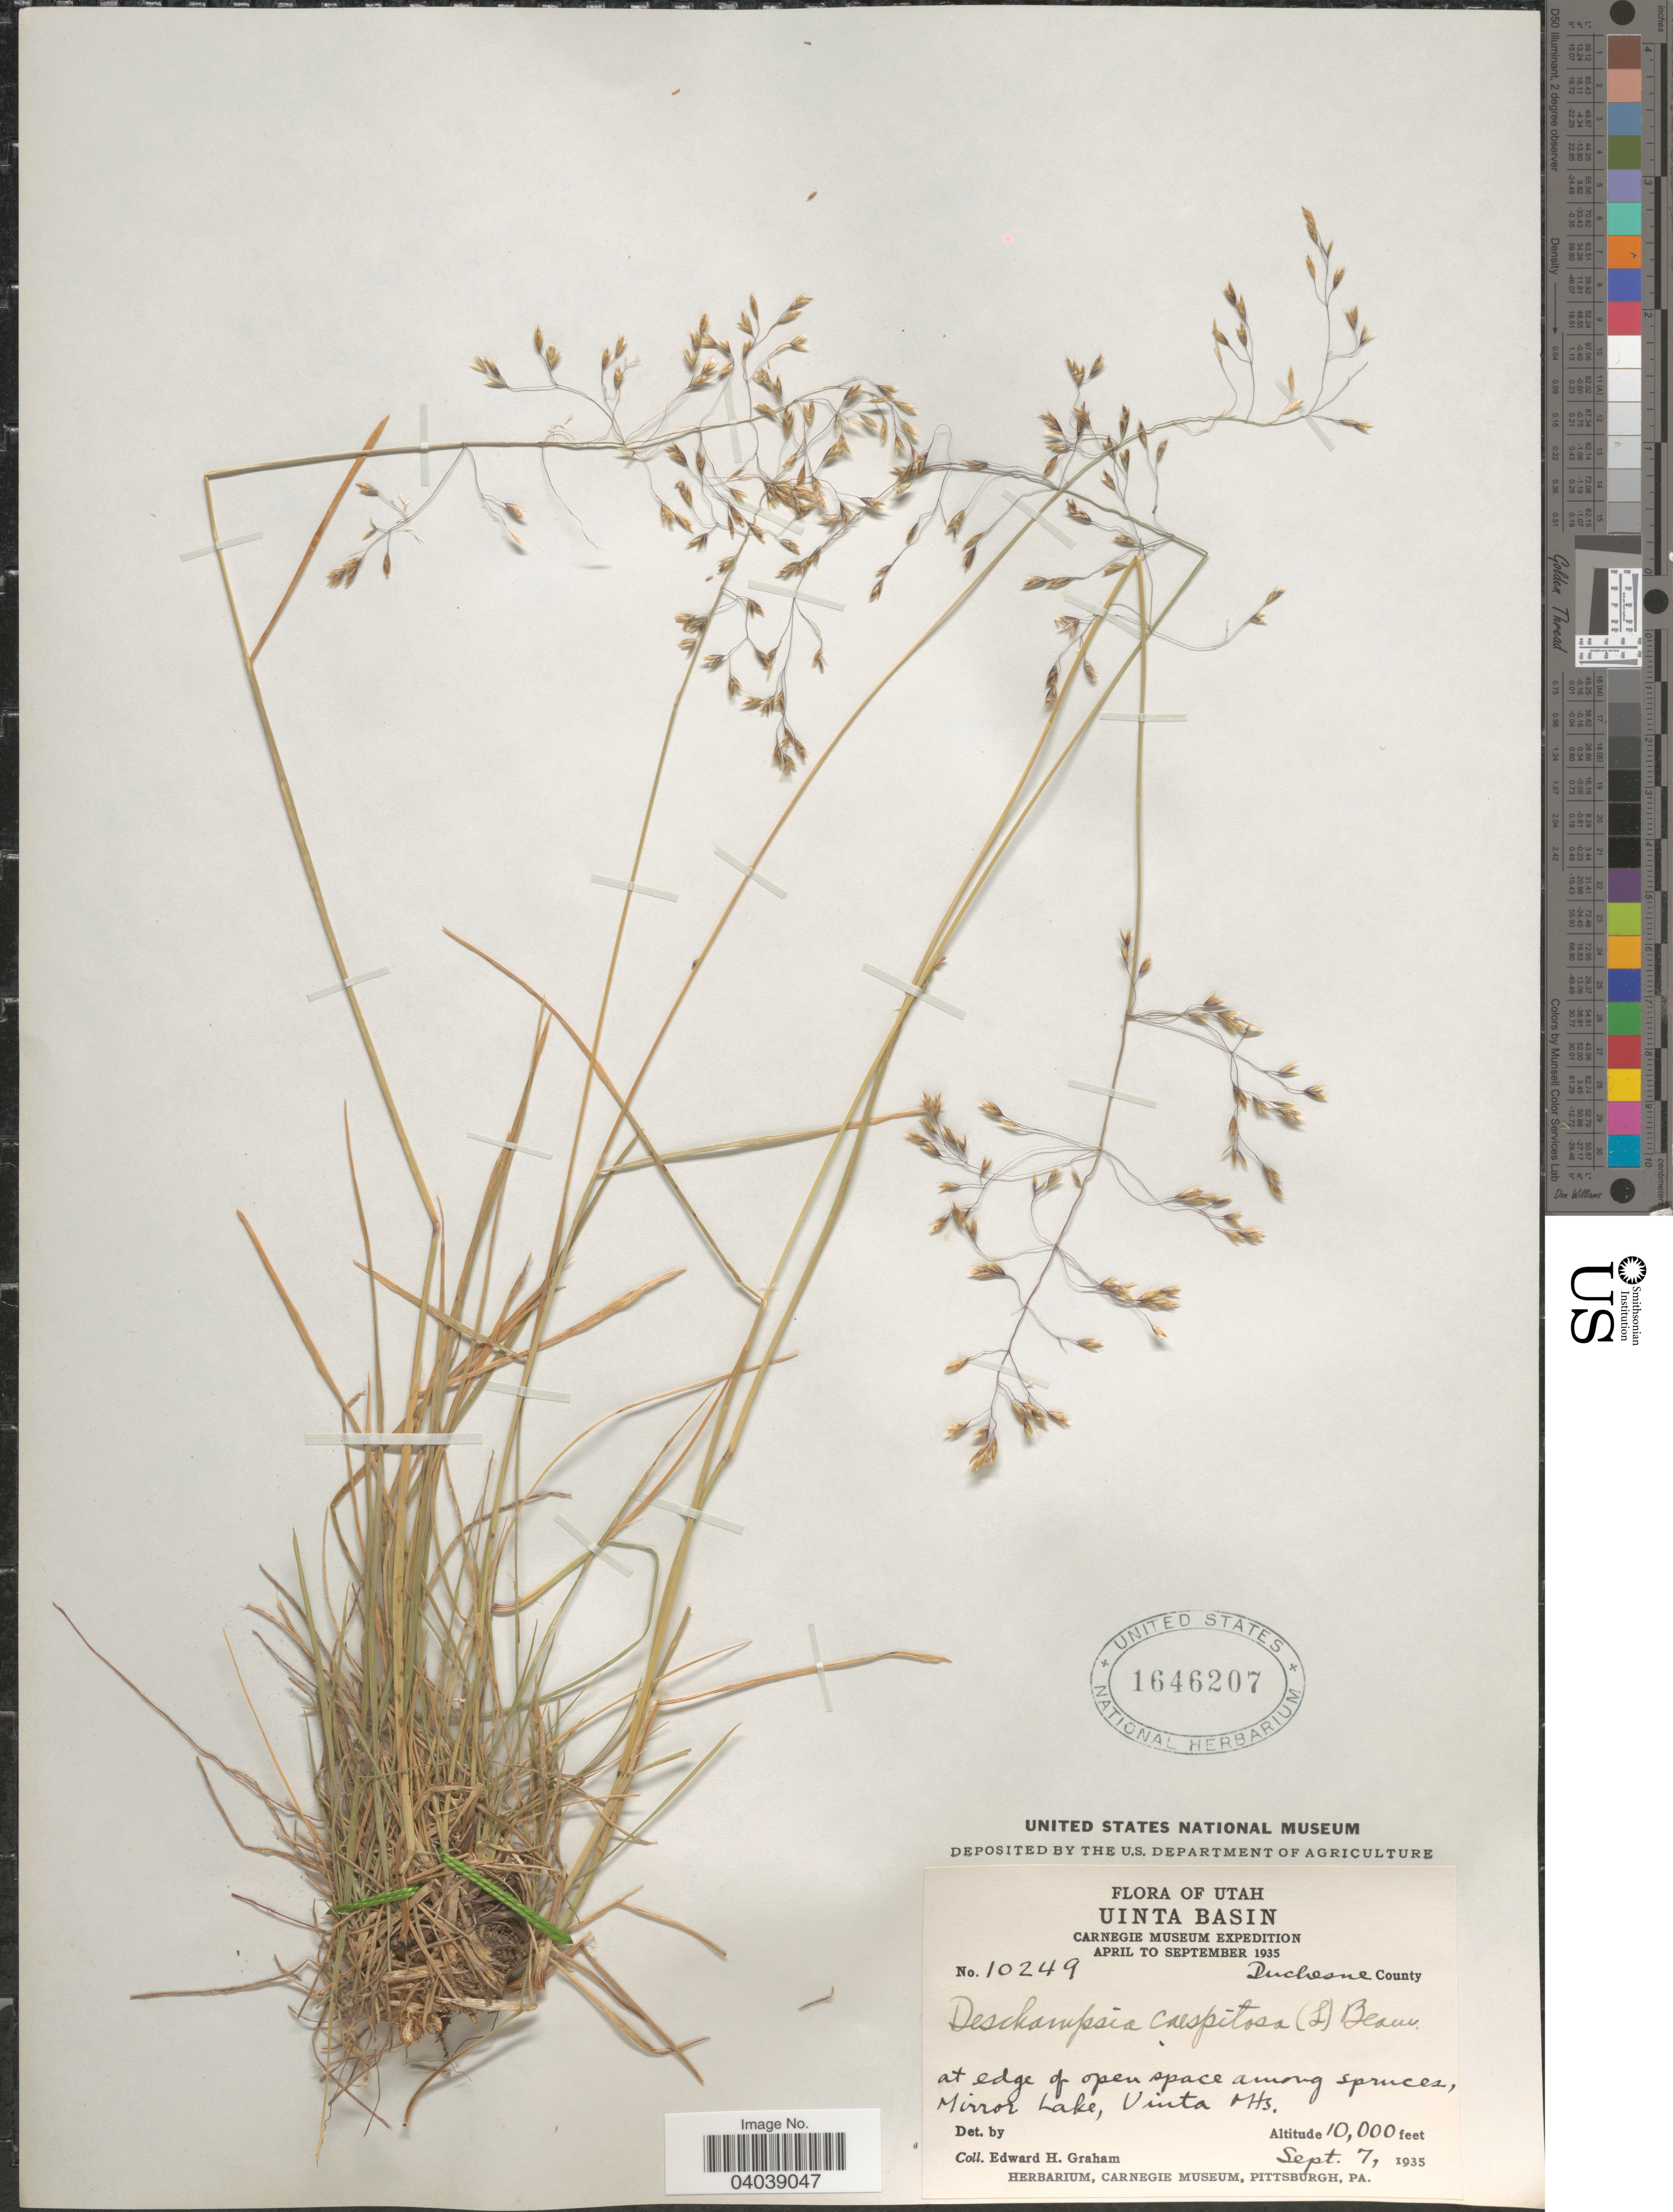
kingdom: Plantae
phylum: Tracheophyta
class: Liliopsida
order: Poales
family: Poaceae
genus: Deschampsia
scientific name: Deschampsia cespitosa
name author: (L.) P. Beauv.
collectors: E. H. Graham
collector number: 10249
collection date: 1935-09-07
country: United States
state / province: Utah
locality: Uinta Basin. Duchesne County. At edge of open space among spruces, Mirror Lake, Uinta Mts.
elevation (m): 3048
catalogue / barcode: US 1646207